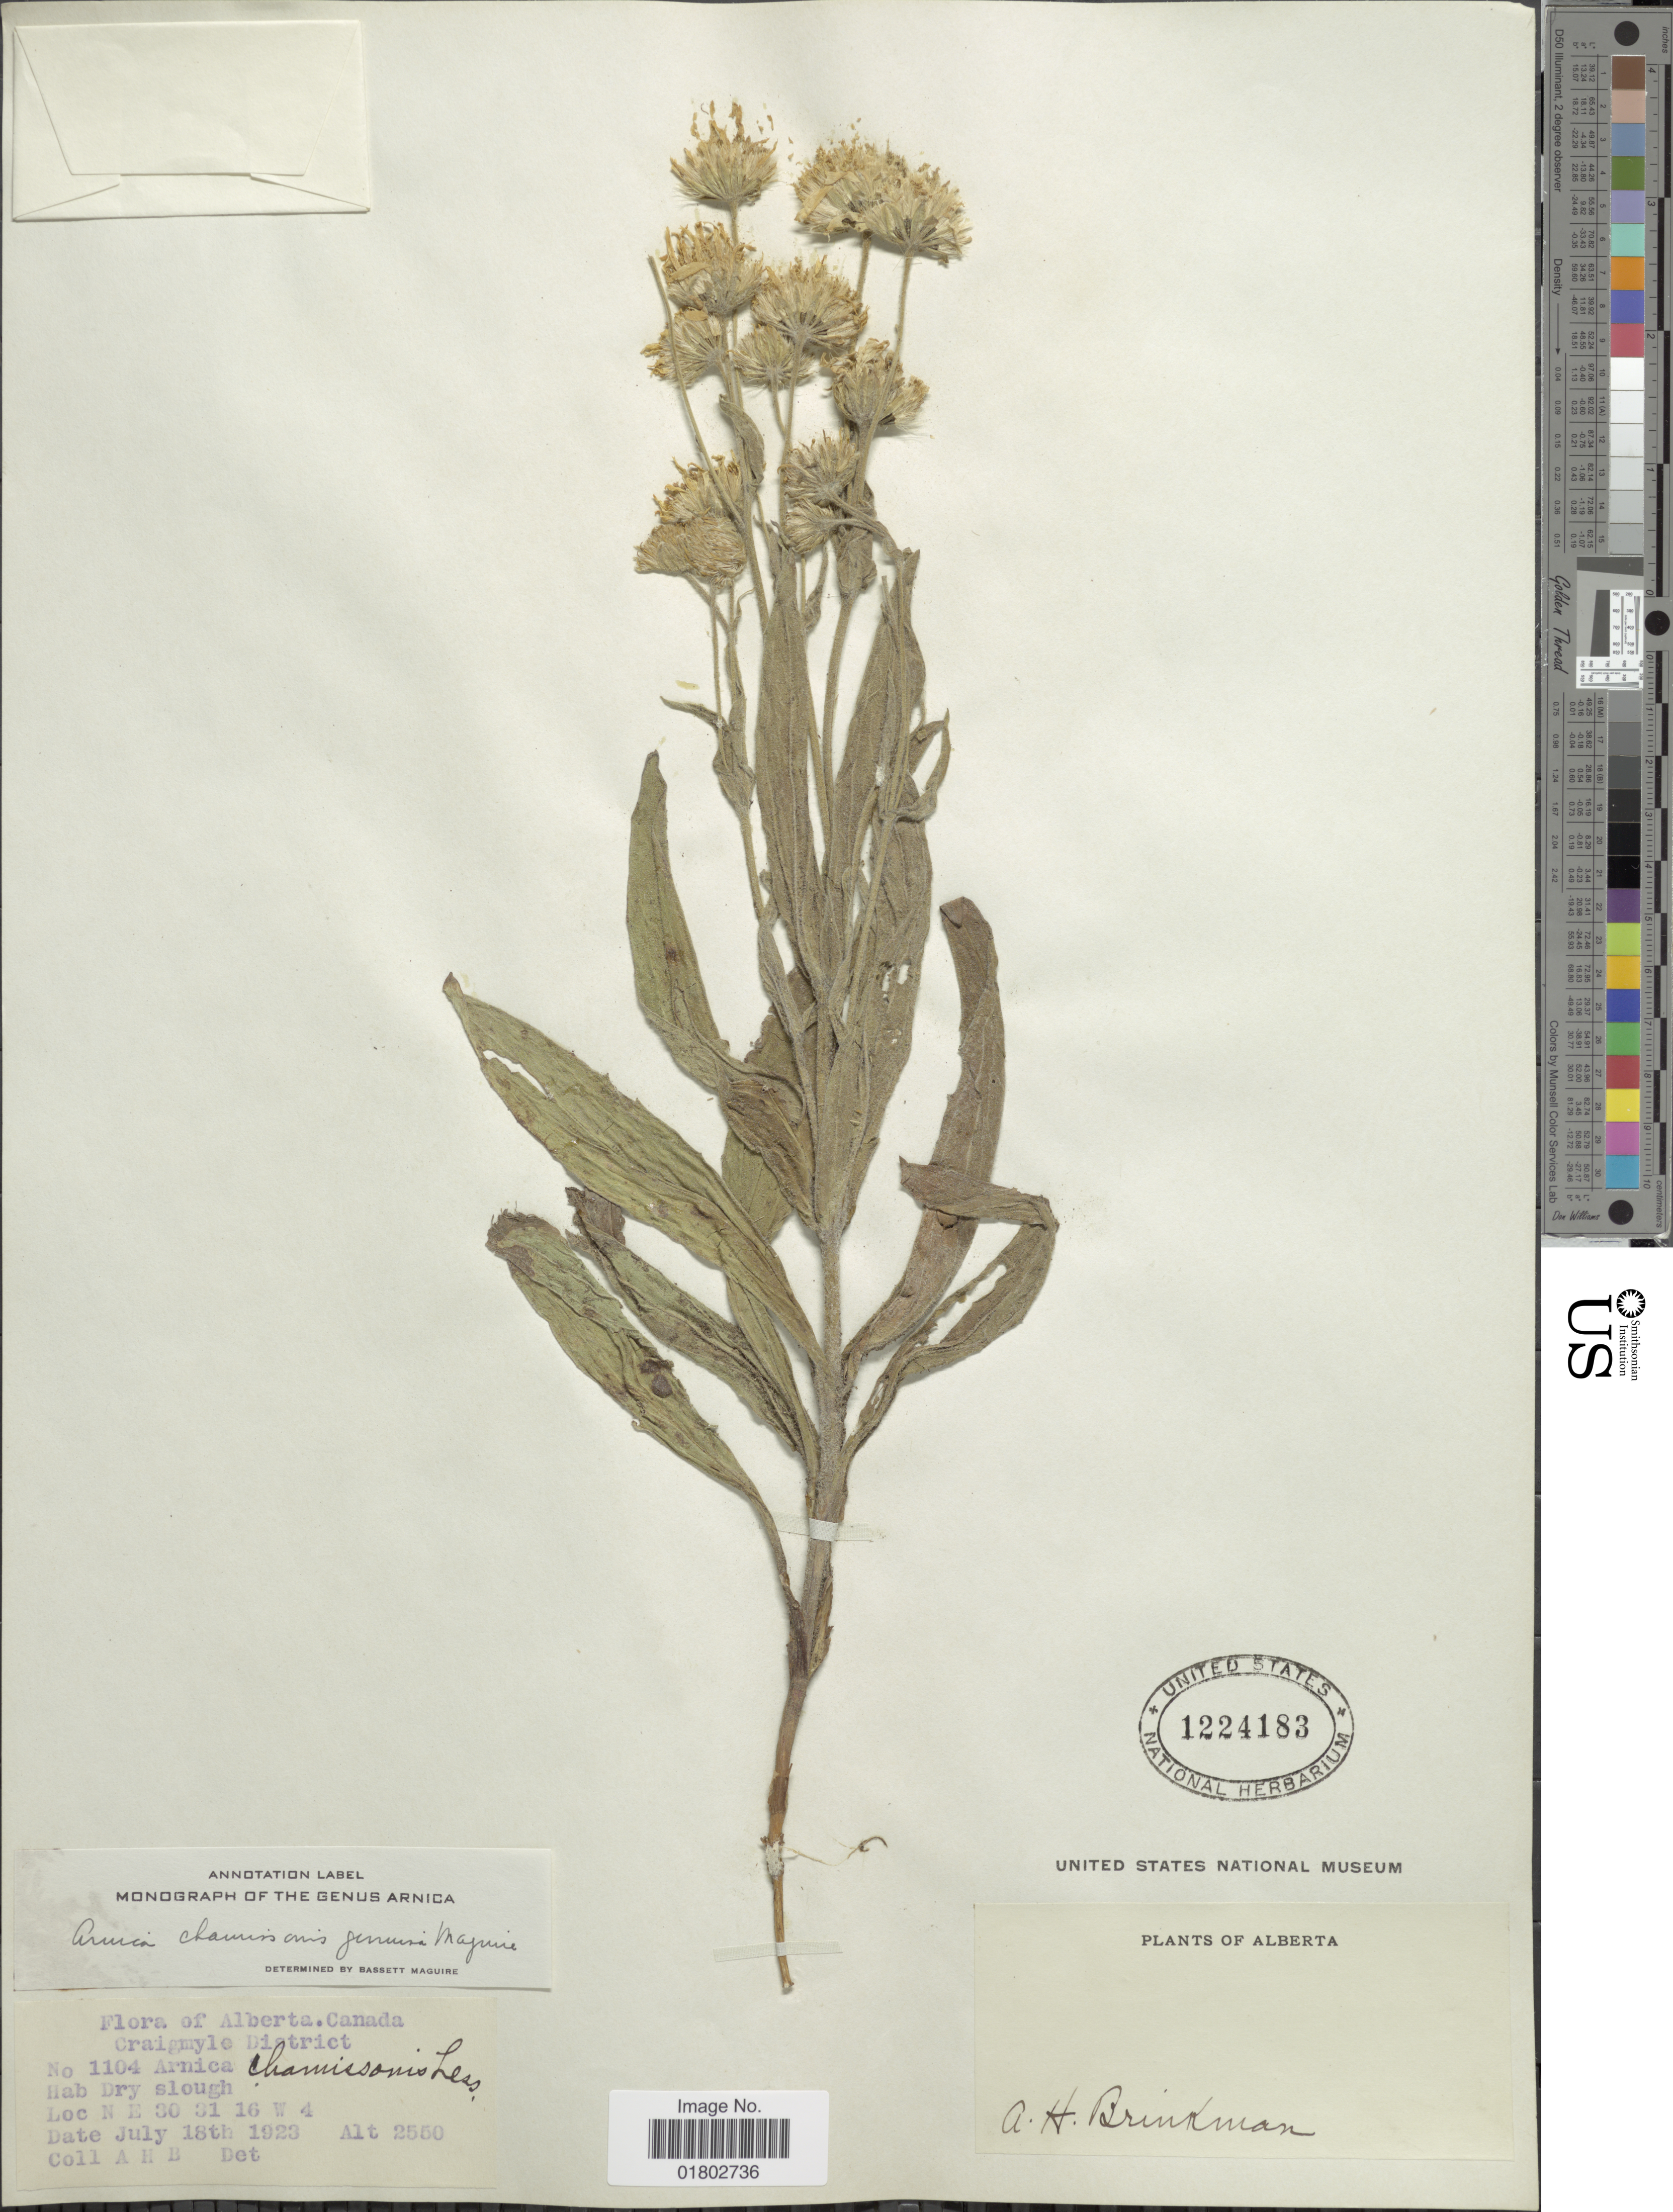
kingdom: Plantae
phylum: Tracheophyta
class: Magnoliopsida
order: Asterales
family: Asteraceae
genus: Arnica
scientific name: Arnica chamissonis subsp. genuina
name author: Maguire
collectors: A. Brinkman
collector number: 1104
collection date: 1923-07-18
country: Canada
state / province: Alberta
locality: Craigmyle District, N E 30 31 16 W 4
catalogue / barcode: US 1224183